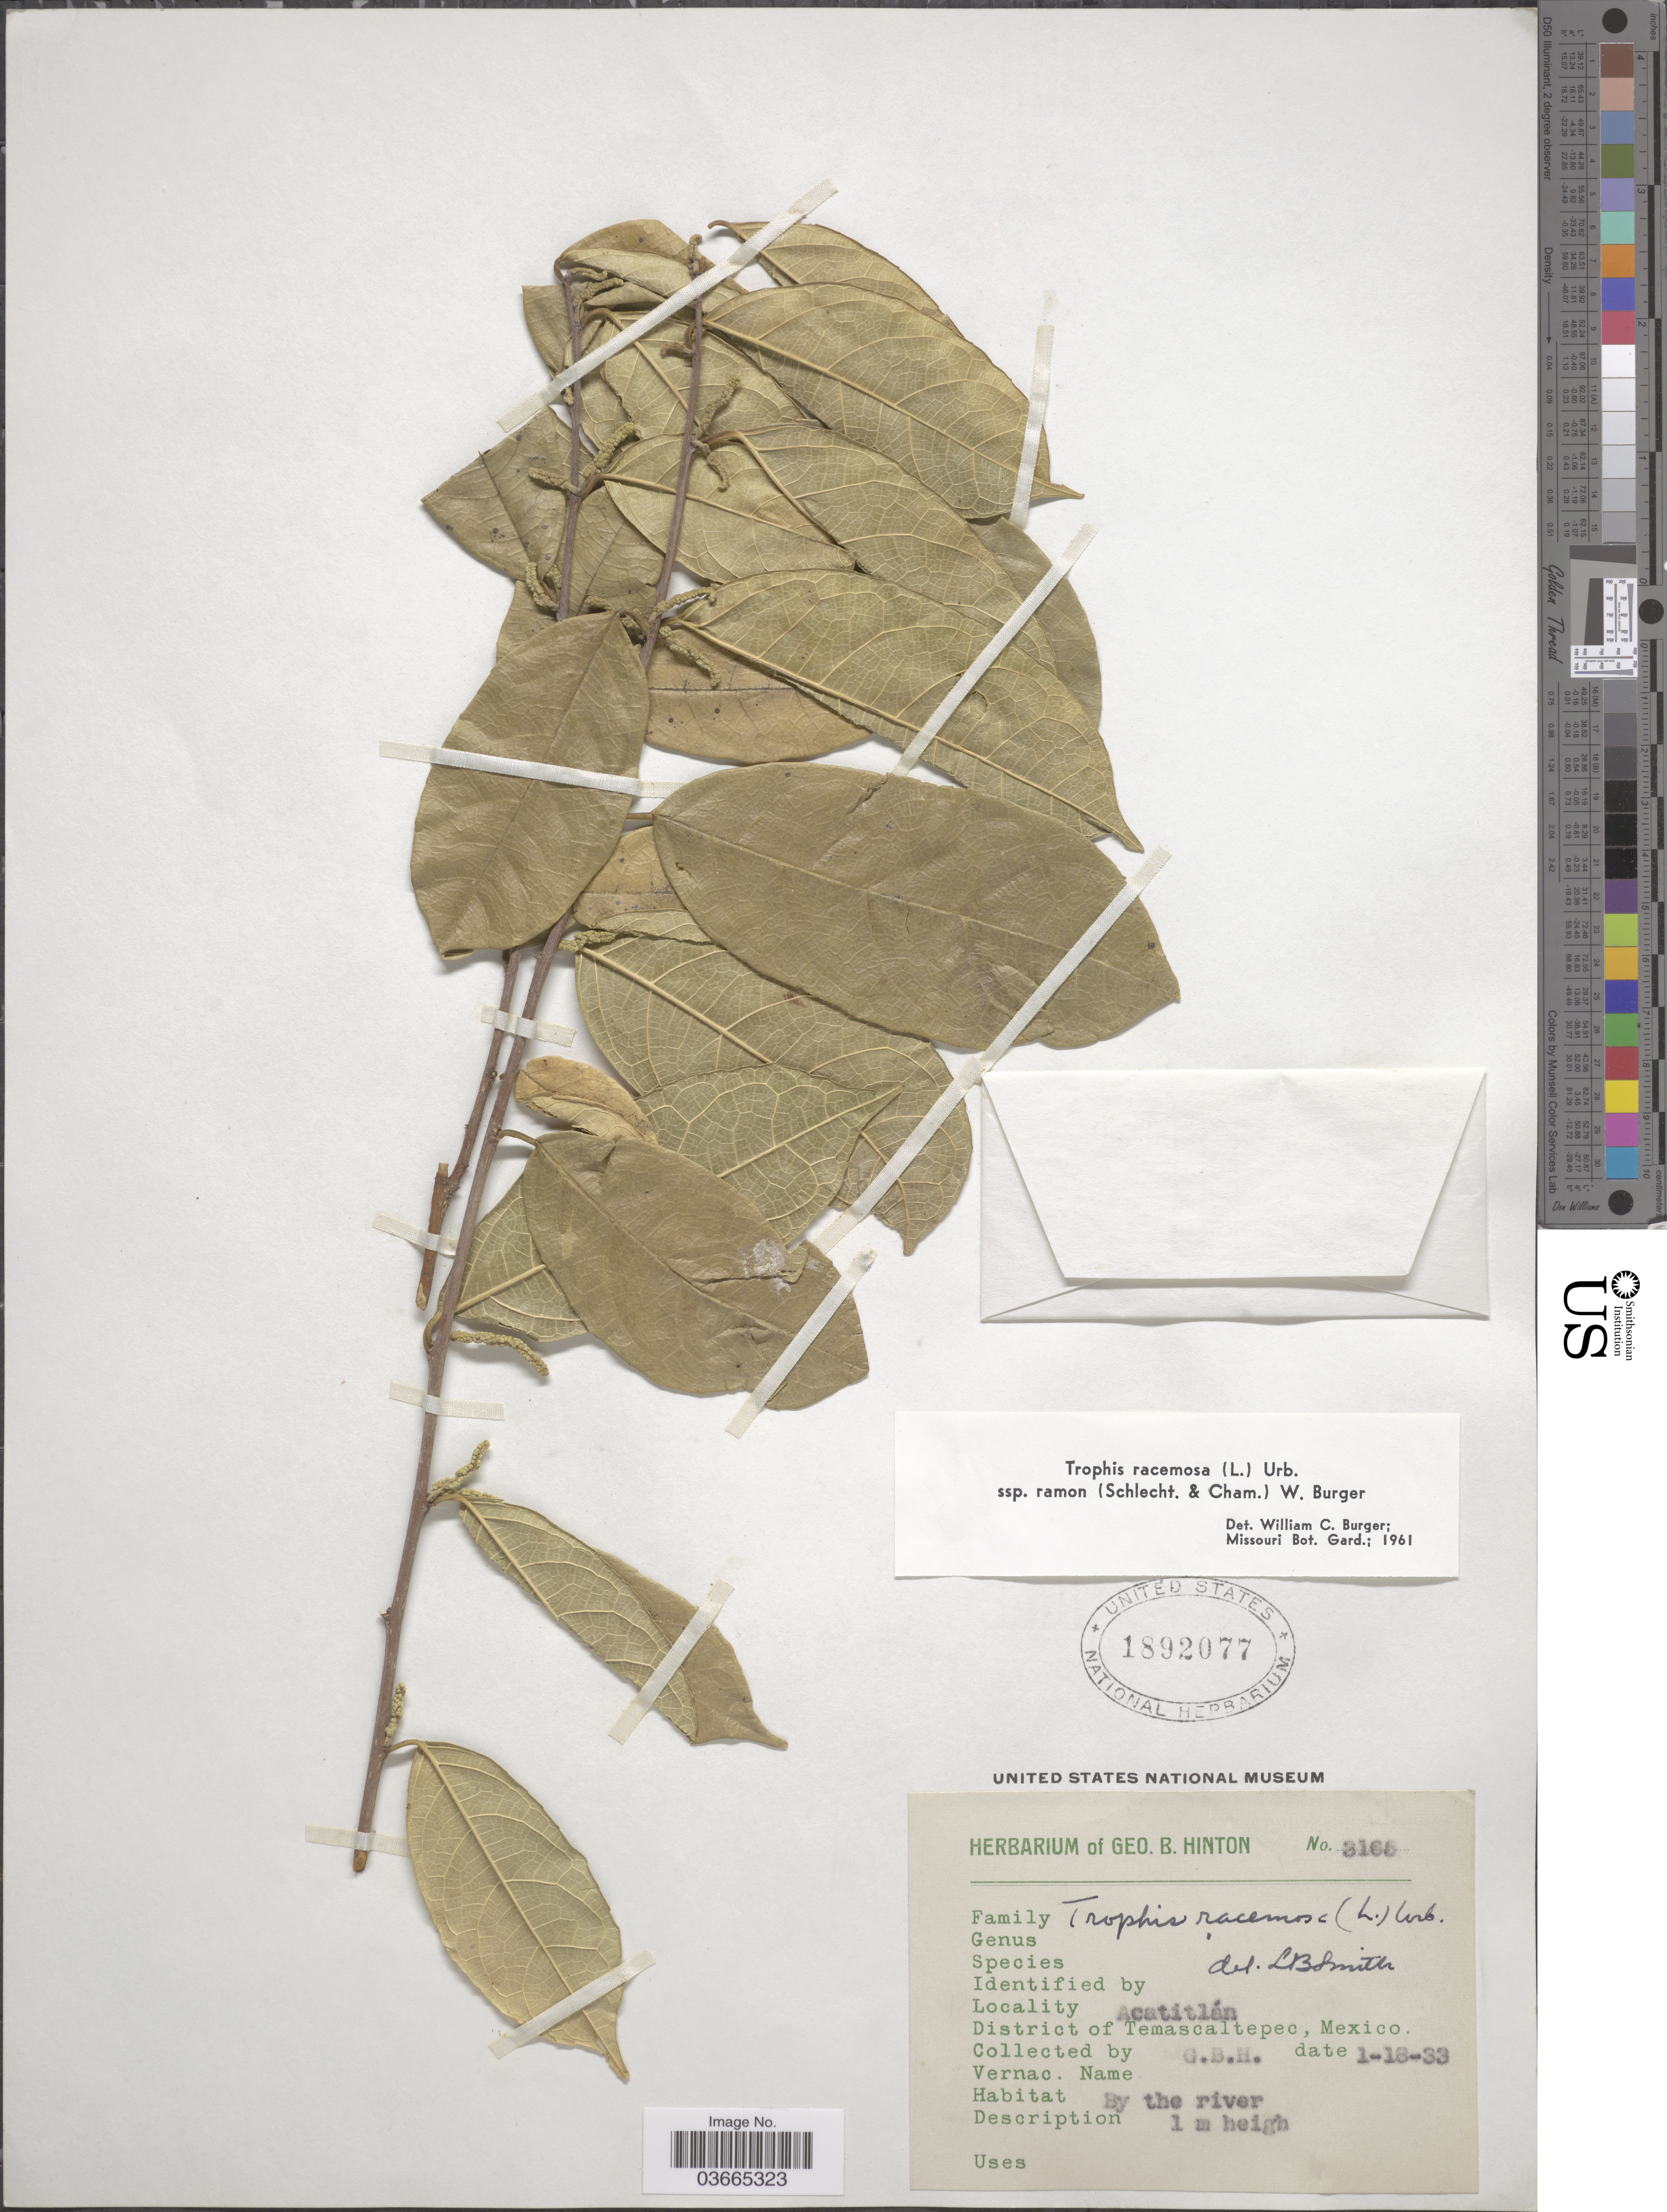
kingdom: Plantae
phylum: Tracheophyta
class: Magnoliopsida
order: Rosales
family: Moraceae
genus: Trophis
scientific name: Trophis racemosa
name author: (L.) Urb.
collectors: G. B. Hinton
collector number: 3165*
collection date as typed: Transcribed d/m/y: 18/1/33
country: Mexico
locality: Acatitlán. District of Temascaltepec.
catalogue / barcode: US 1892077